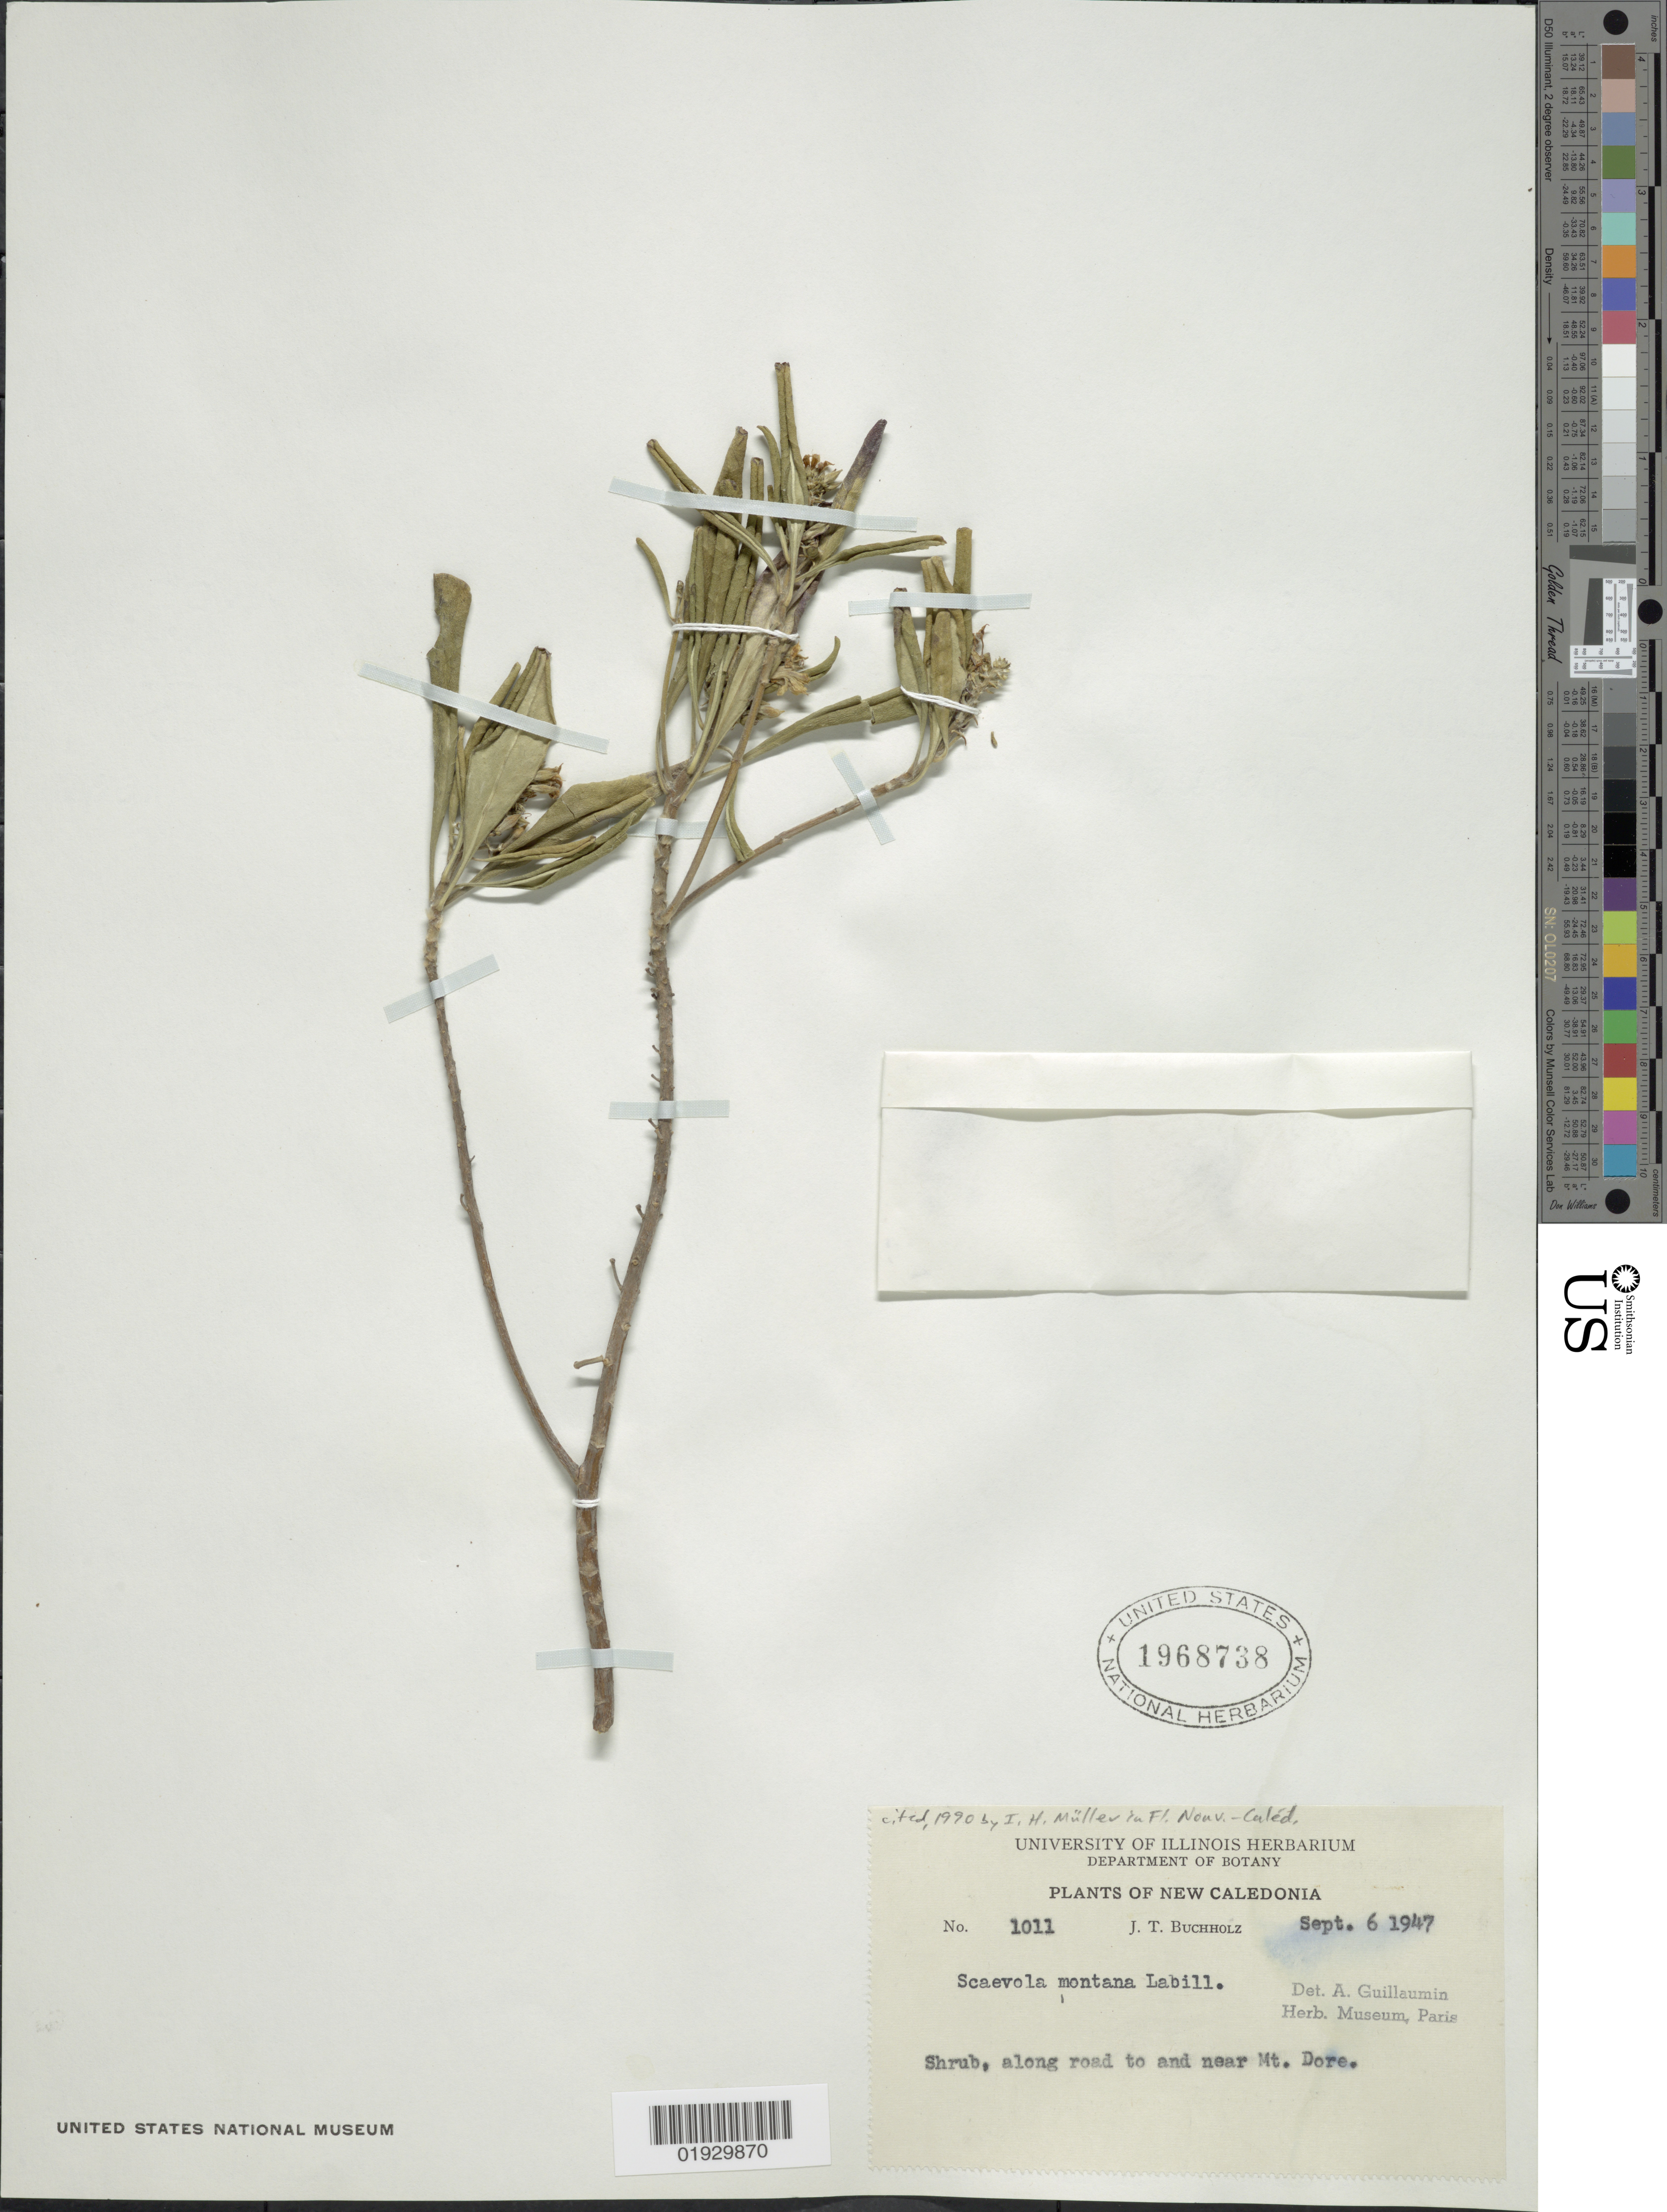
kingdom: Plantae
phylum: Tracheophyta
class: Magnoliopsida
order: Asterales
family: Goodeniaceae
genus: Scaevola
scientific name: Scaevola montana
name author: Labill.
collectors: J. T. Buchholz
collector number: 1011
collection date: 1947-09-06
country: New Caledonia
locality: Along road to and near Mt. Dore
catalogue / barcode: US 1968738